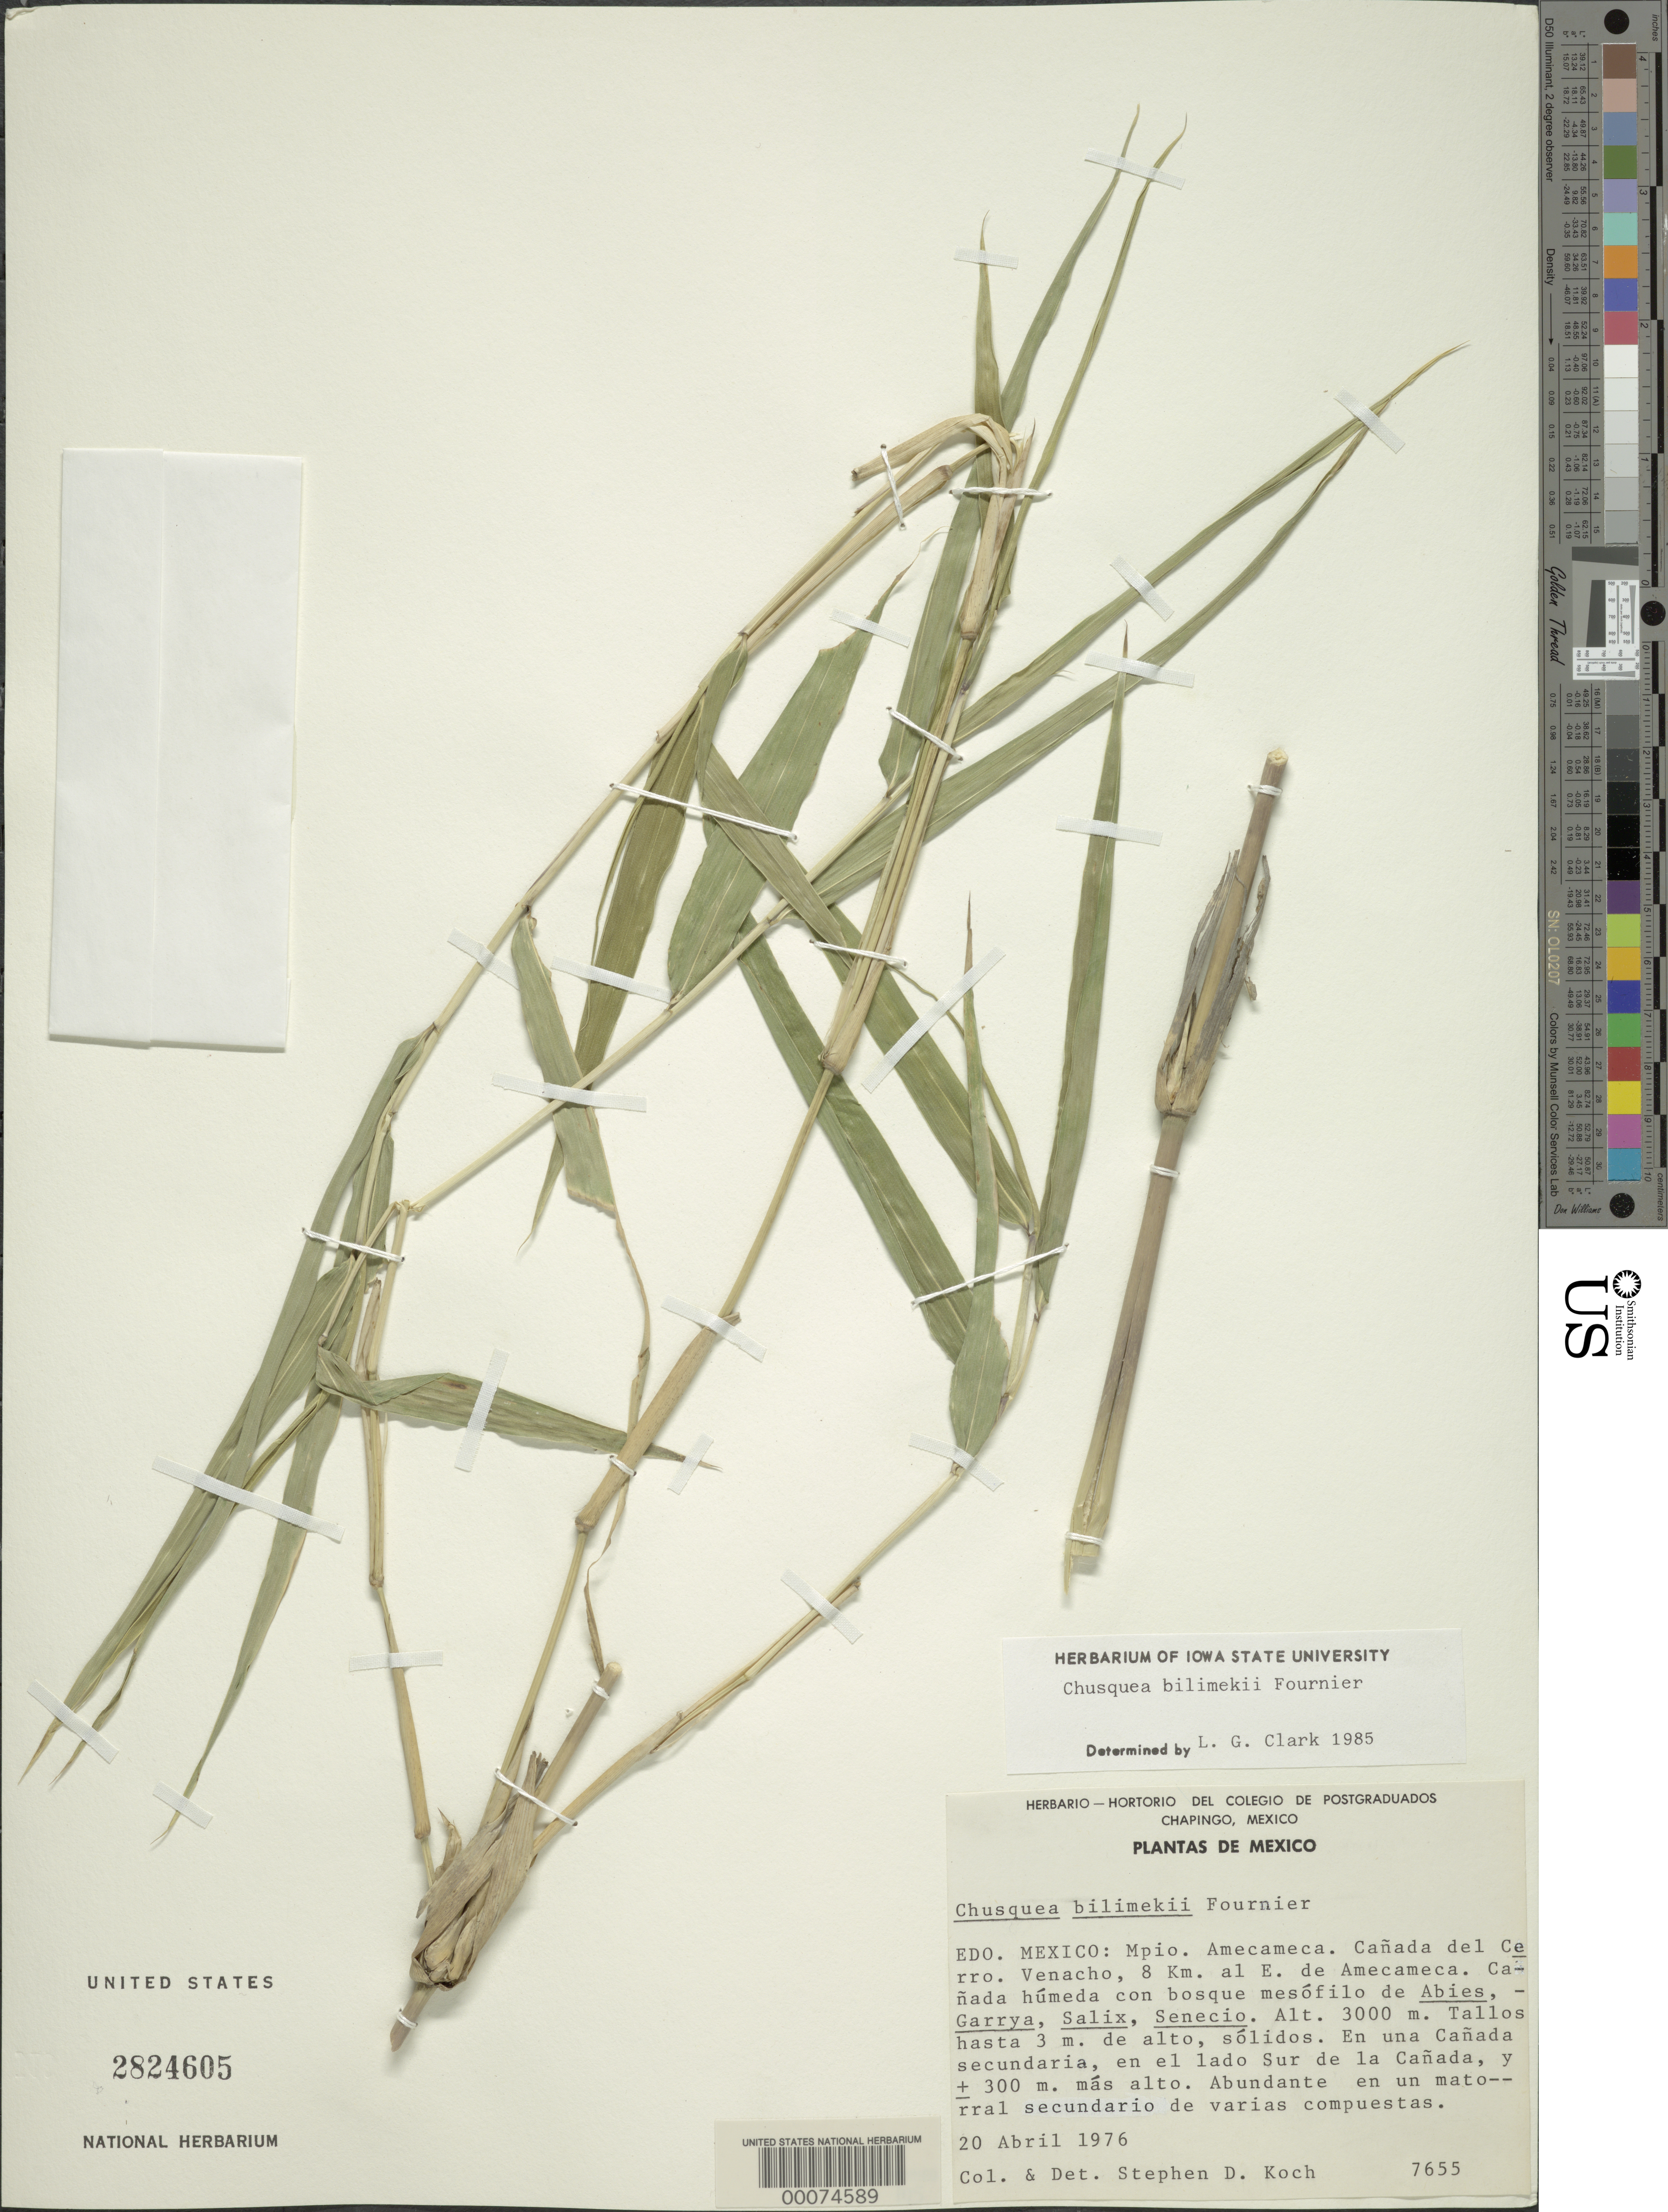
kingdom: Plantae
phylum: Tracheophyta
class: Liliopsida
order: Poales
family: Poaceae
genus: Chusquea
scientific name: Chusquea bilimekii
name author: E. Fourn.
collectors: S. D. Koch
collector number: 7655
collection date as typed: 20 Apr 1976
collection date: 1976-04-20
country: México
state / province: México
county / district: Amecameca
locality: Canado del Cerro Venacho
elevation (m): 3000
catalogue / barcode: US 2824605